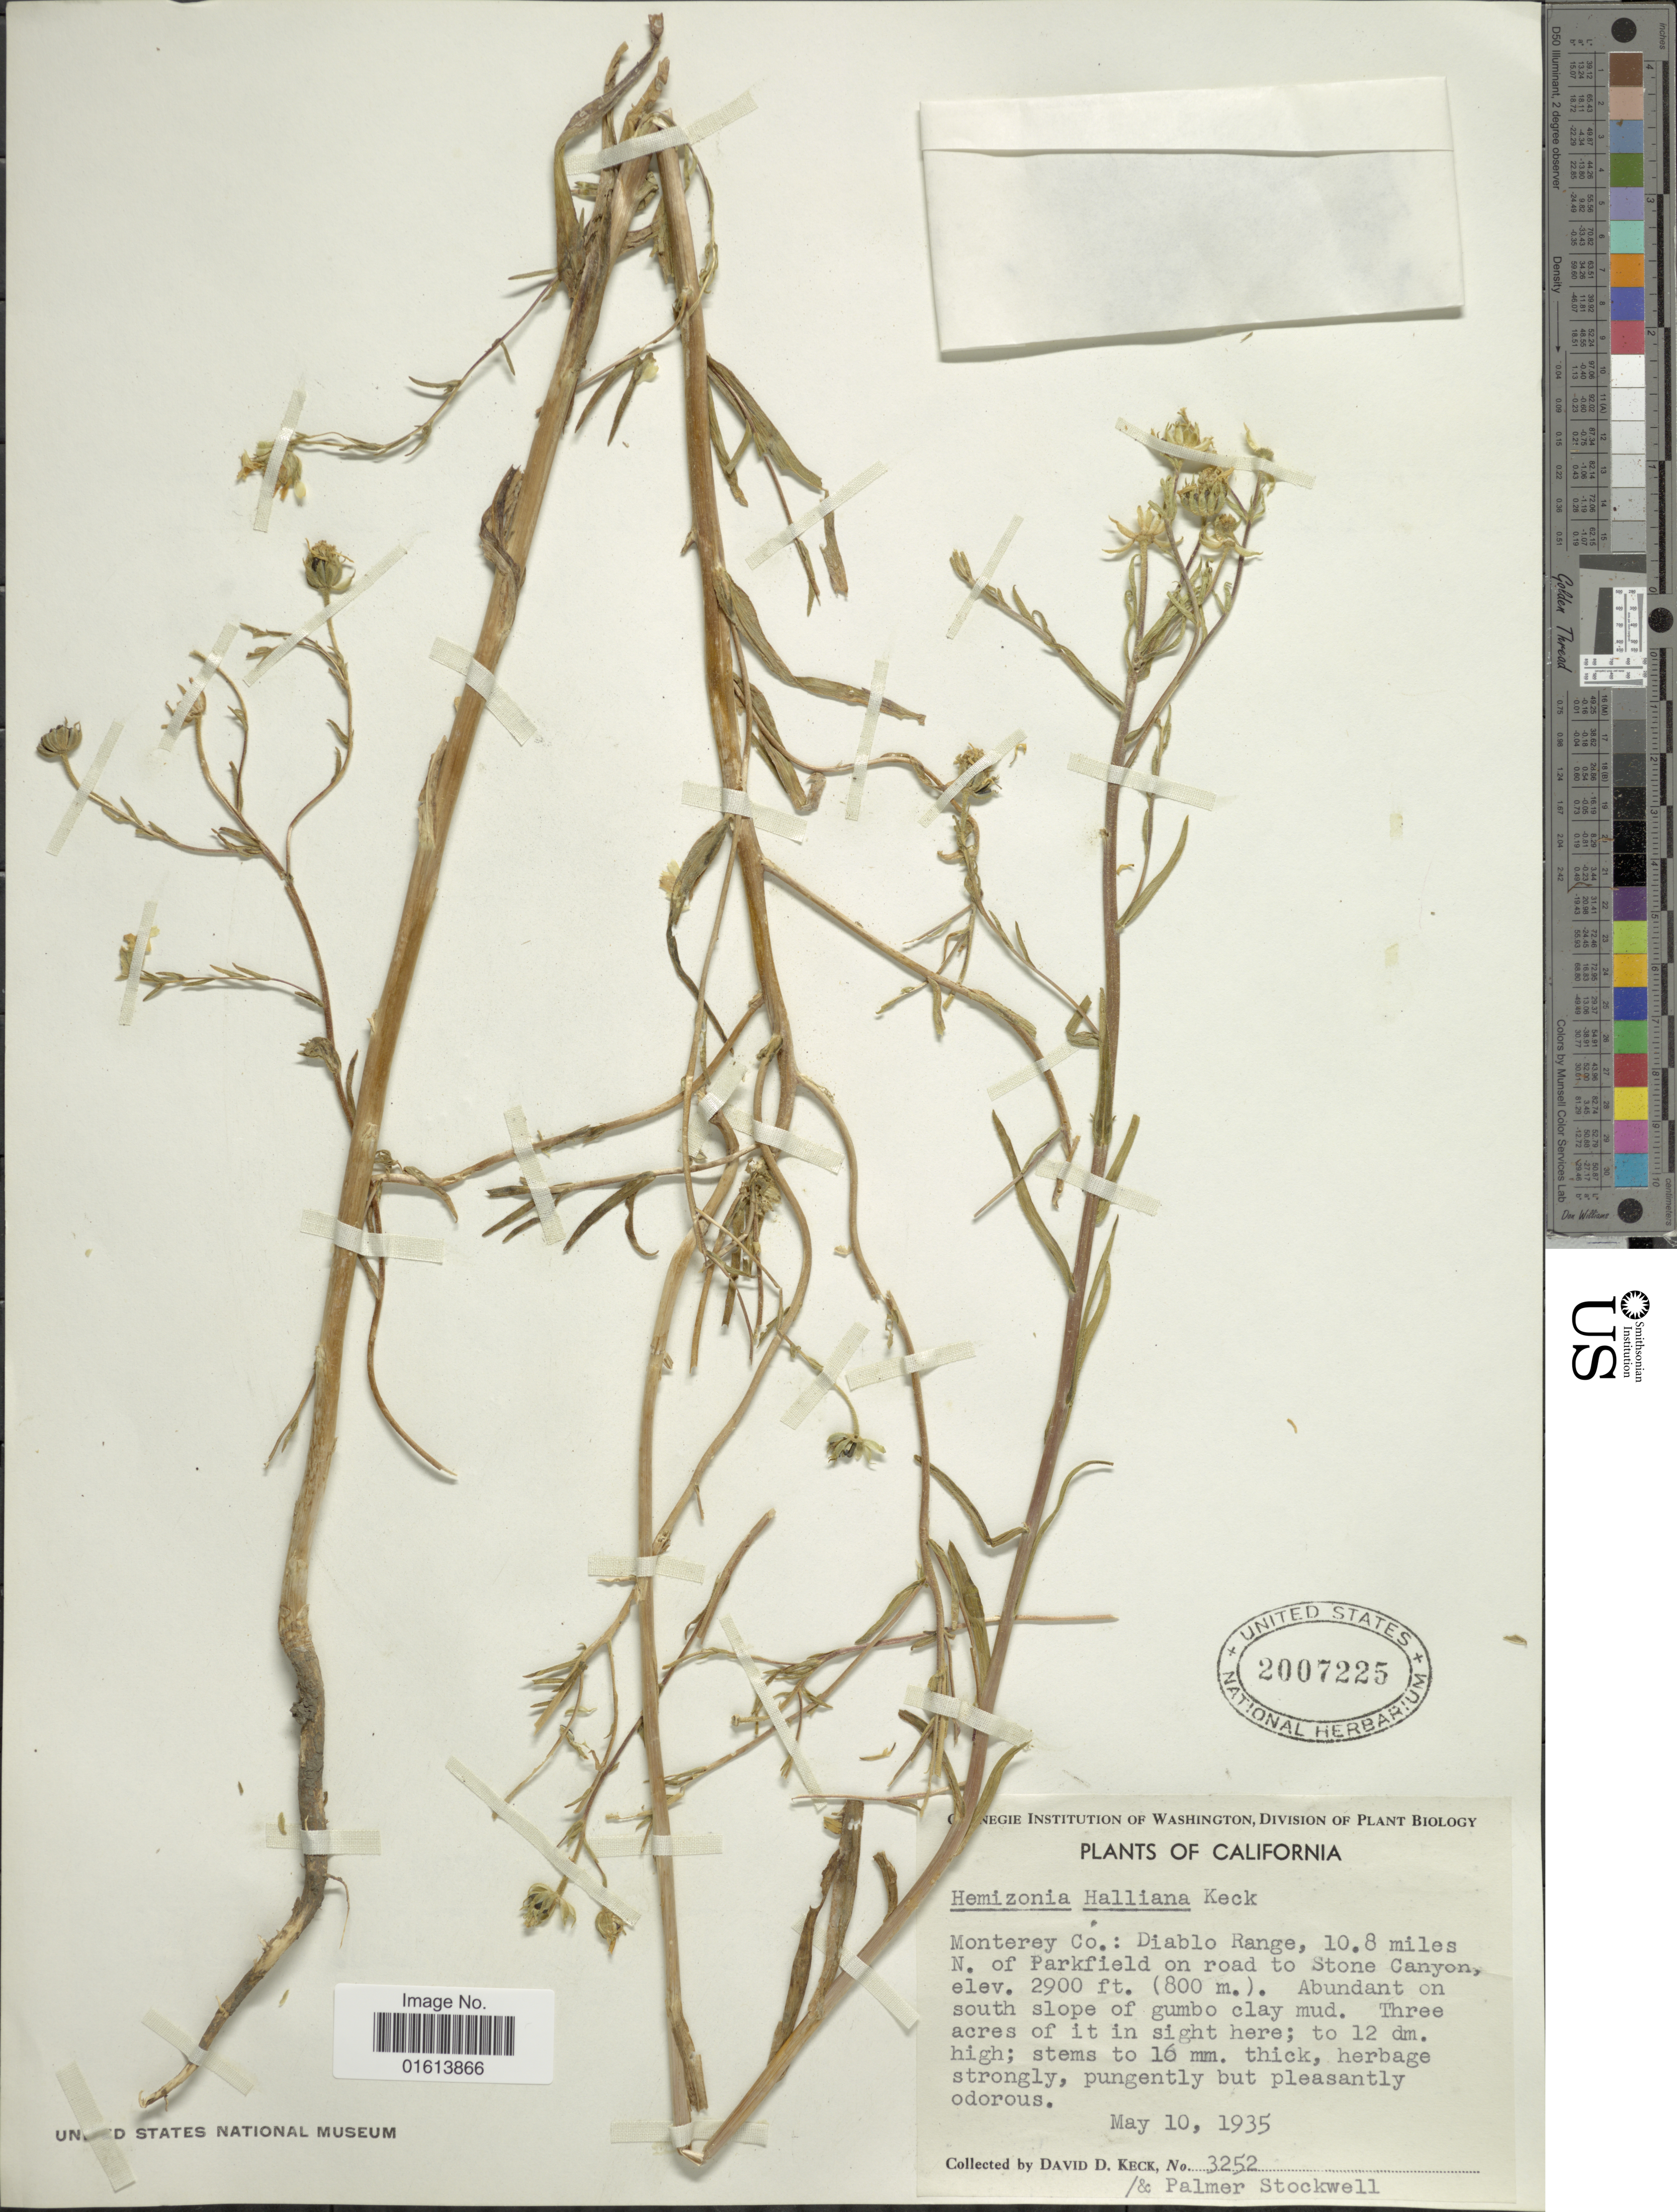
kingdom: Plantae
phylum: Tracheophyta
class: Magnoliopsida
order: Asterales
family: Asteraceae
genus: Deinandra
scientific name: Deinandra halliana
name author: (D.D. Keck) B.G. Baldwin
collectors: D. D. Keck & P. Stockwell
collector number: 3252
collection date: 1935-05-10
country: United States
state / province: California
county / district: Monterey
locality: California.. Monterey Co.: Diablo Range, 10.8 miles N. of Parkfield ion road to Stone Canyon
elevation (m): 884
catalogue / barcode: US 2007225